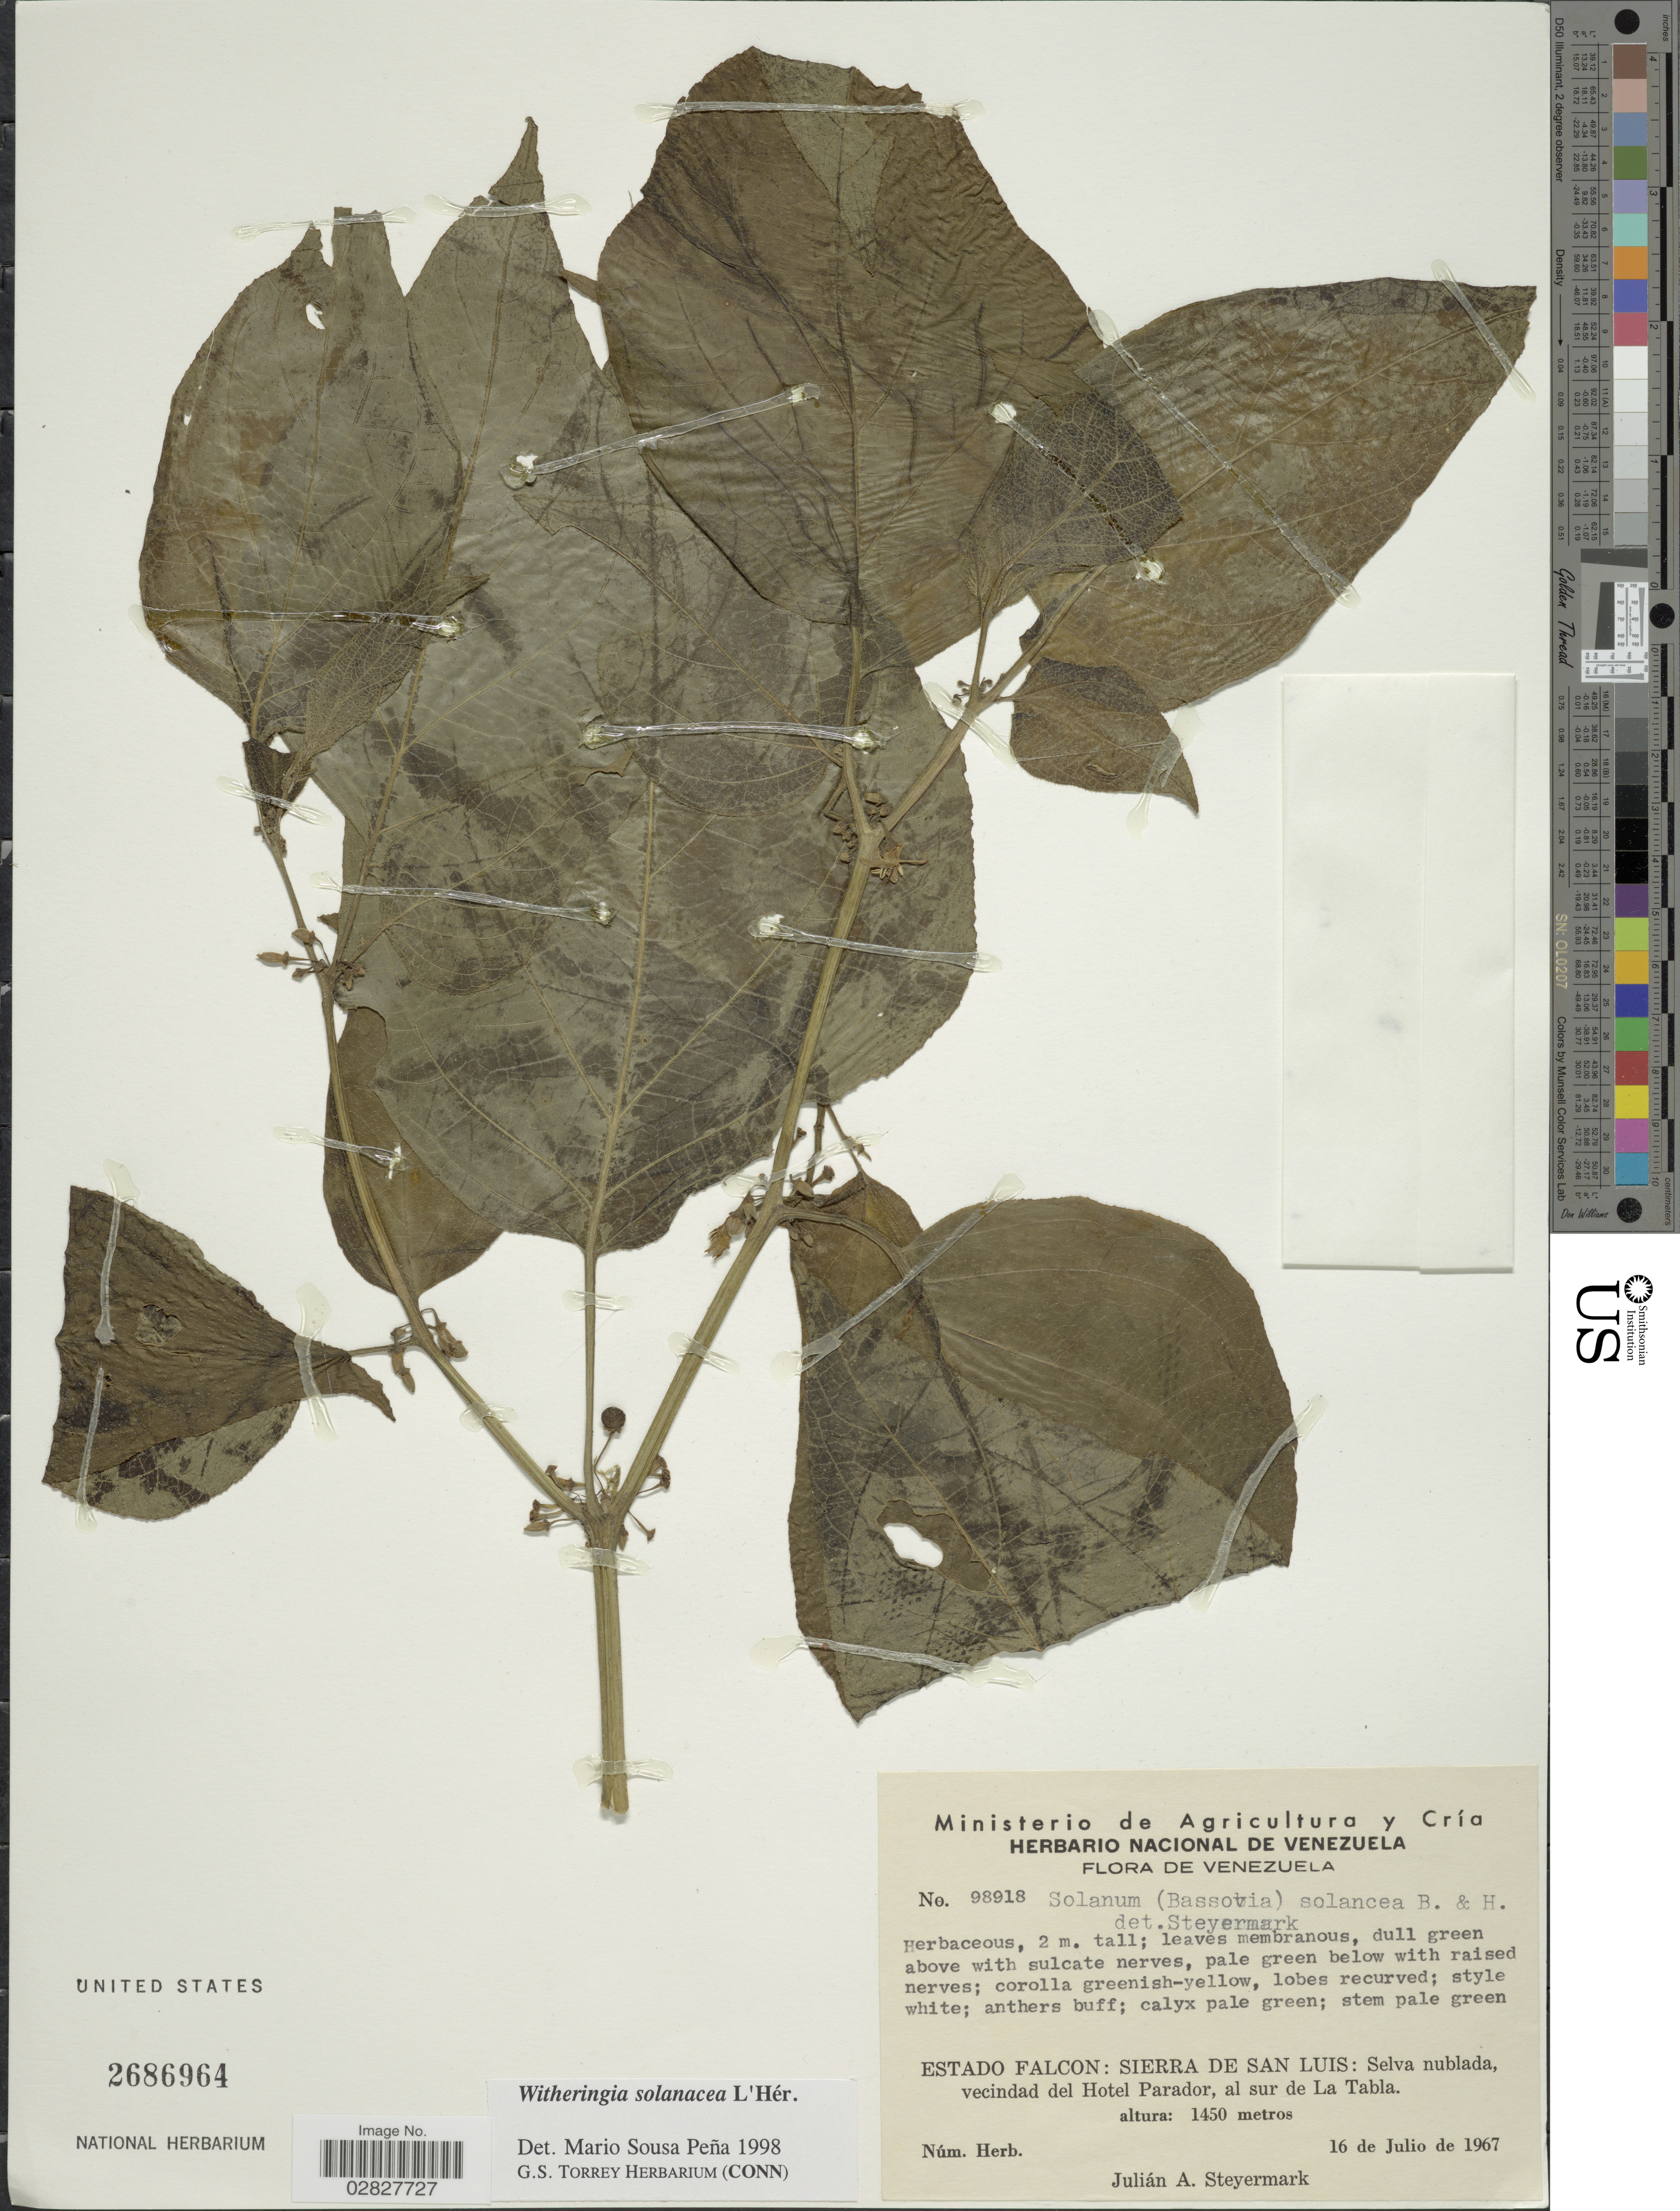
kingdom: Plantae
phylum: Tracheophyta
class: Magnoliopsida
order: Solanales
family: Solanaceae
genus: Witheringia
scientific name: Witheringia solanacea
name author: L'Hér.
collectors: J. Steyermark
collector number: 98918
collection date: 1967-07-16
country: Venezuela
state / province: Falcón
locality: Sierra de San Luis: Selva nublada, vecindad del Hotel Parador, al sur de La Tabla.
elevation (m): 1450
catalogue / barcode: US 2686964